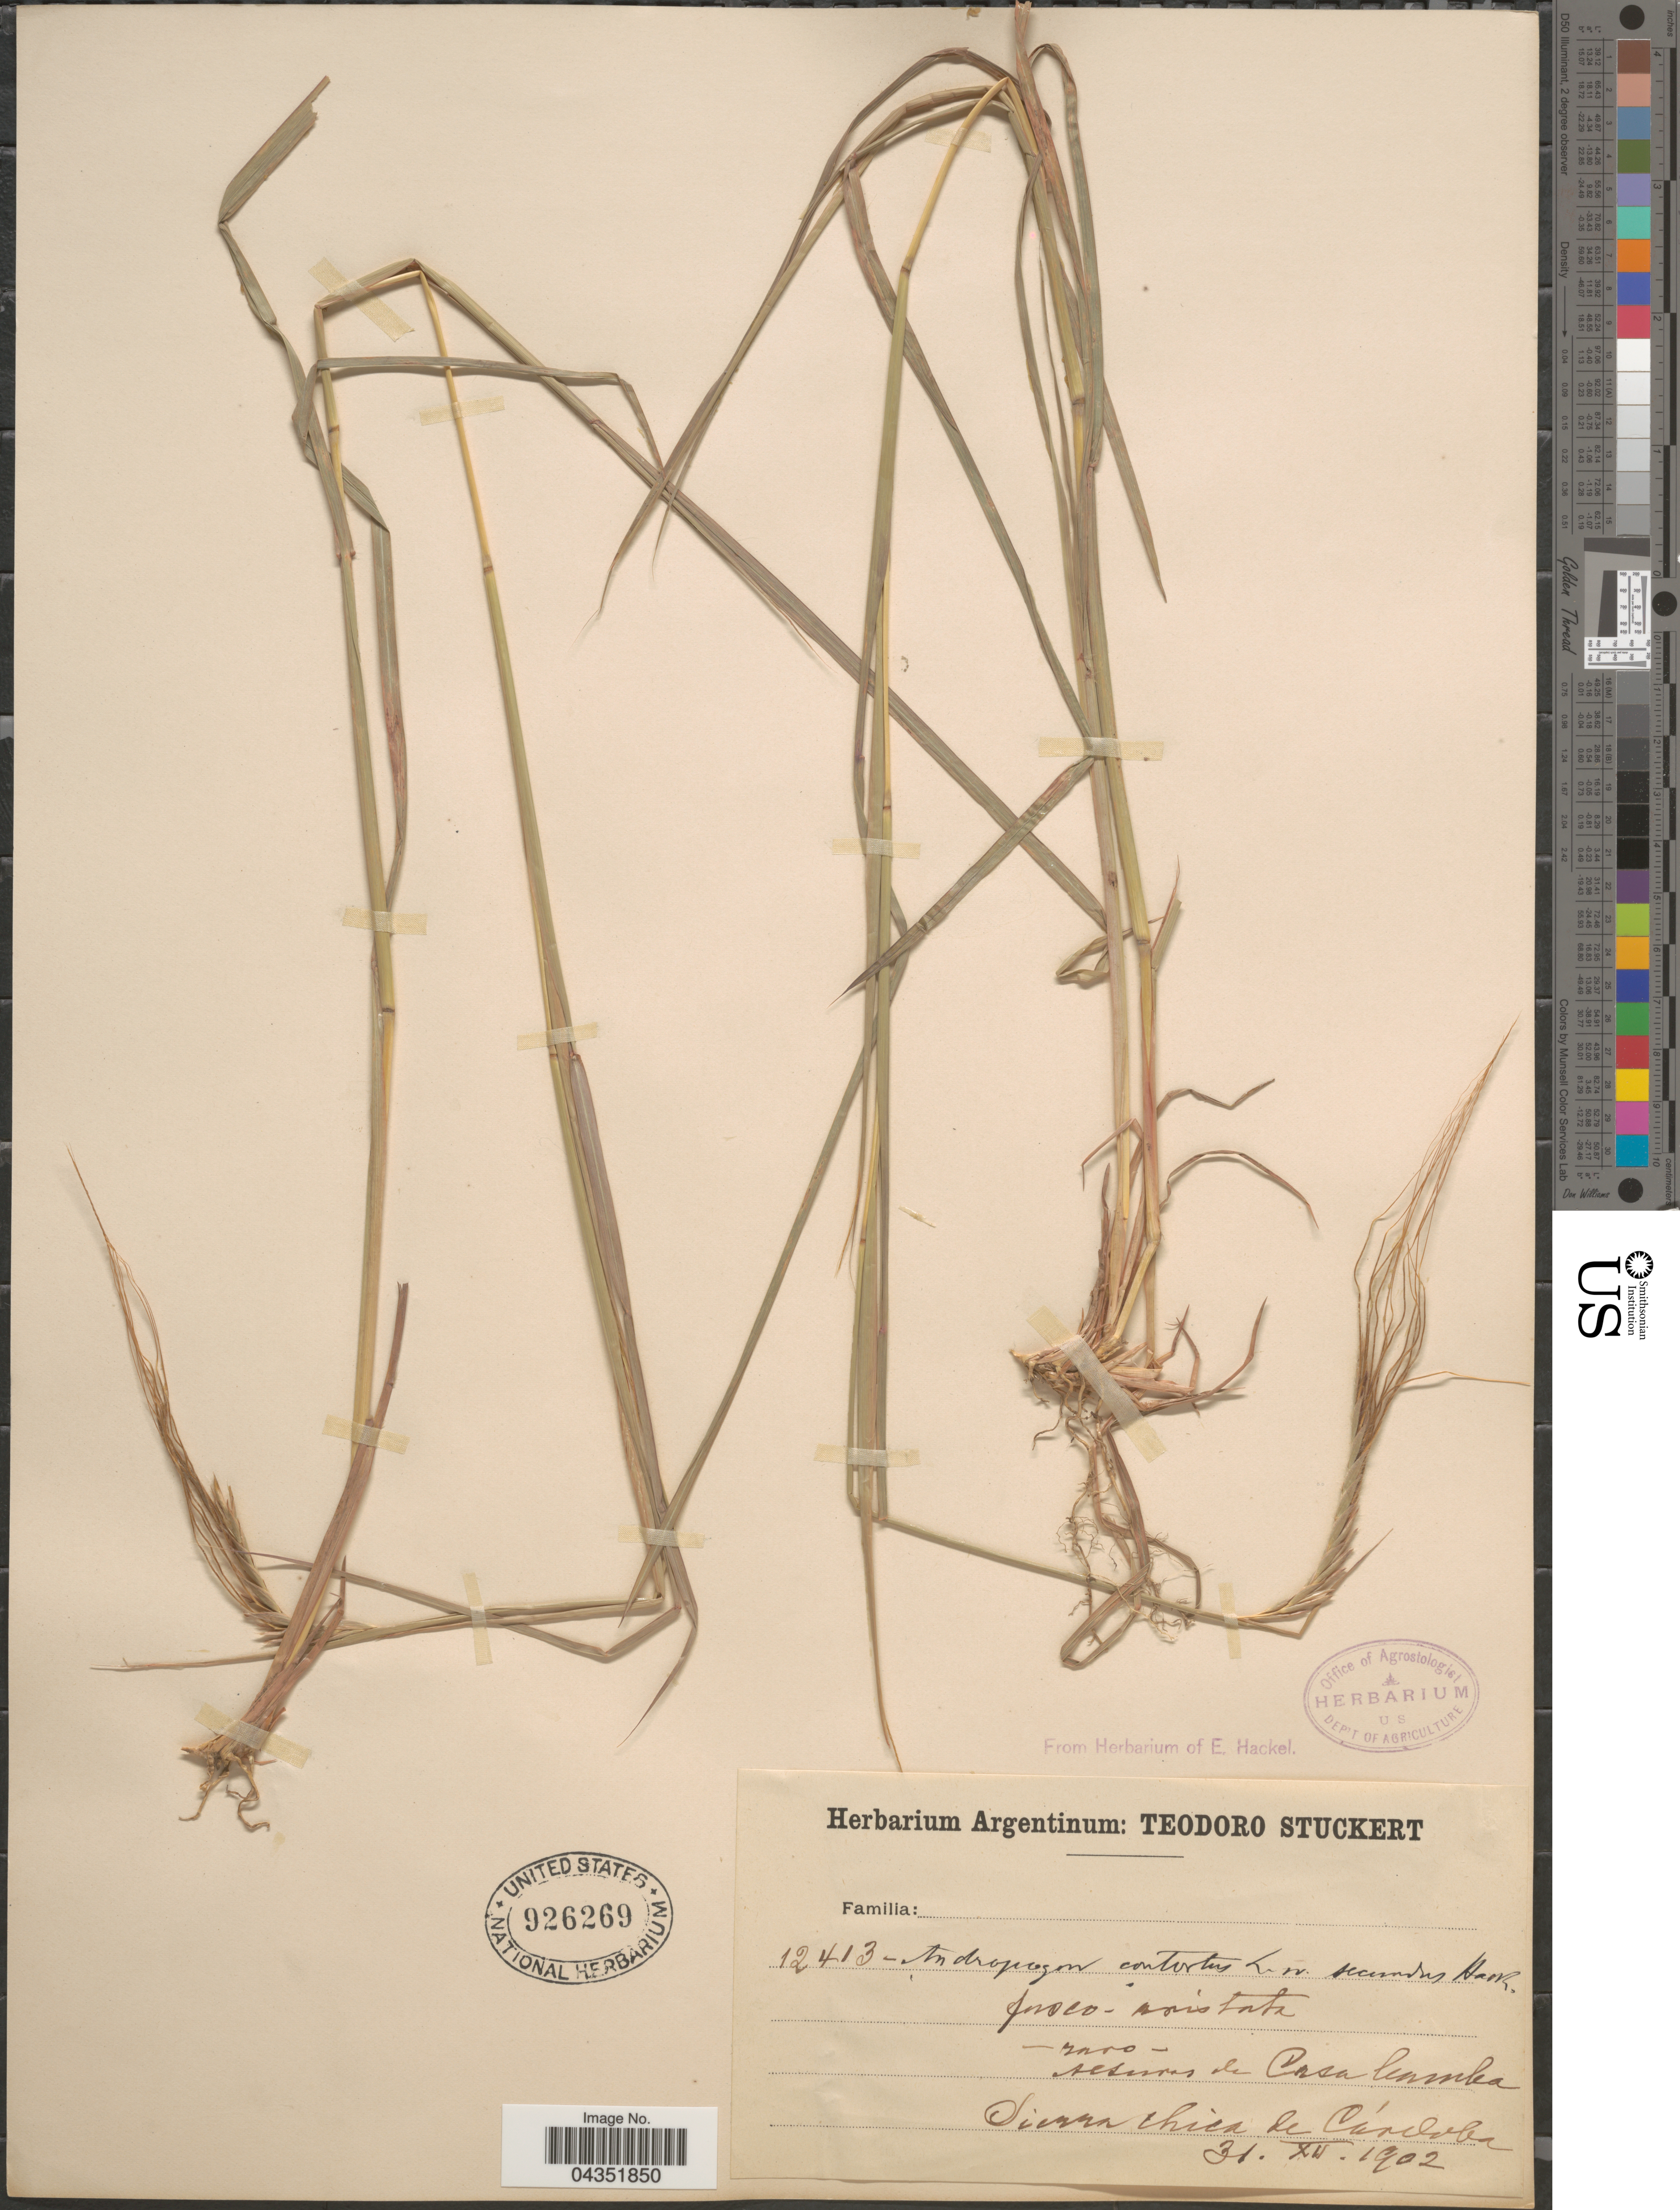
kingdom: Plantae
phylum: Tracheophyta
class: Liliopsida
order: Poales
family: Poaceae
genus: Heteropogon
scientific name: Heteropogon contortus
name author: (L.) P. Beauv. ex Roem. & Schult.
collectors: T. Stuckert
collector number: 12413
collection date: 1902-12-31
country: Argentina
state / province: Cordoba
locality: Sierra Chica de Córdoba.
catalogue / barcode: US 926269